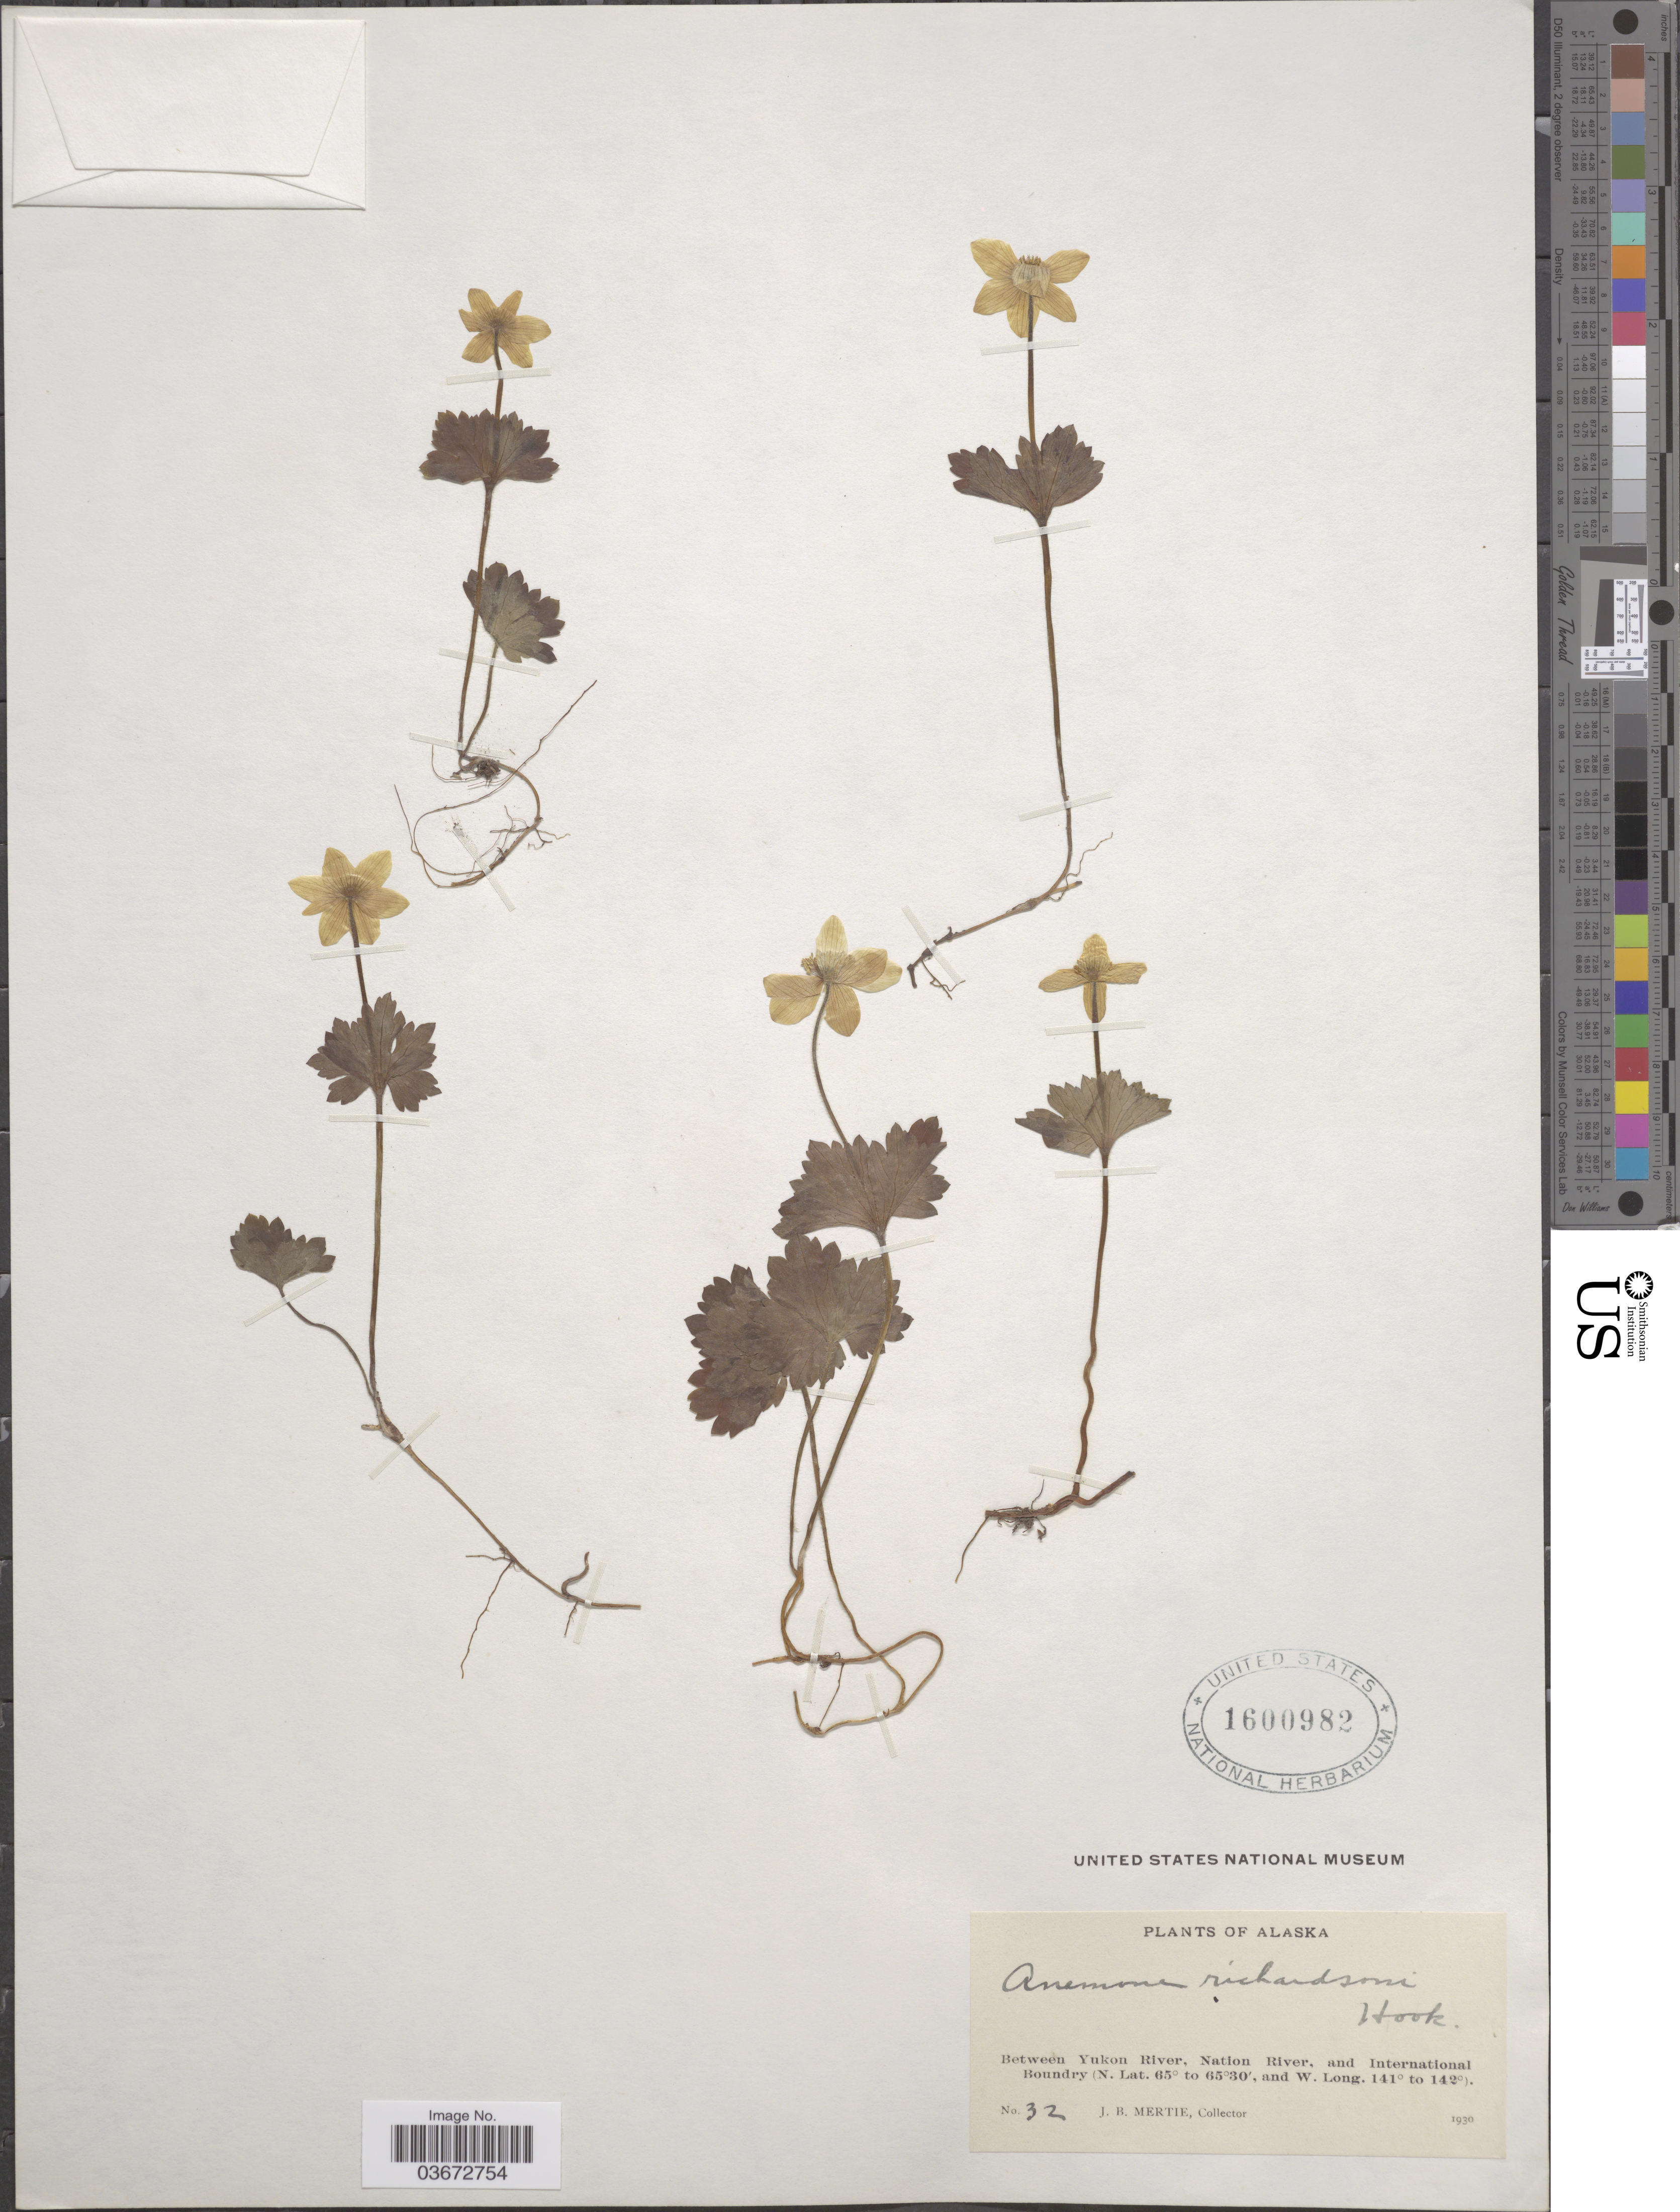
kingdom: Plantae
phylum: Tracheophyta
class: Magnoliopsida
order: Ranunculales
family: Ranunculaceae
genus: Anemone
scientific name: Anemone richardsonii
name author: Hook.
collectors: J. Mertie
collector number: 32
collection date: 1930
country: United States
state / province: Alaska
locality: Between Yukon River, Nation River, and International Boundary.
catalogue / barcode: US 1600982